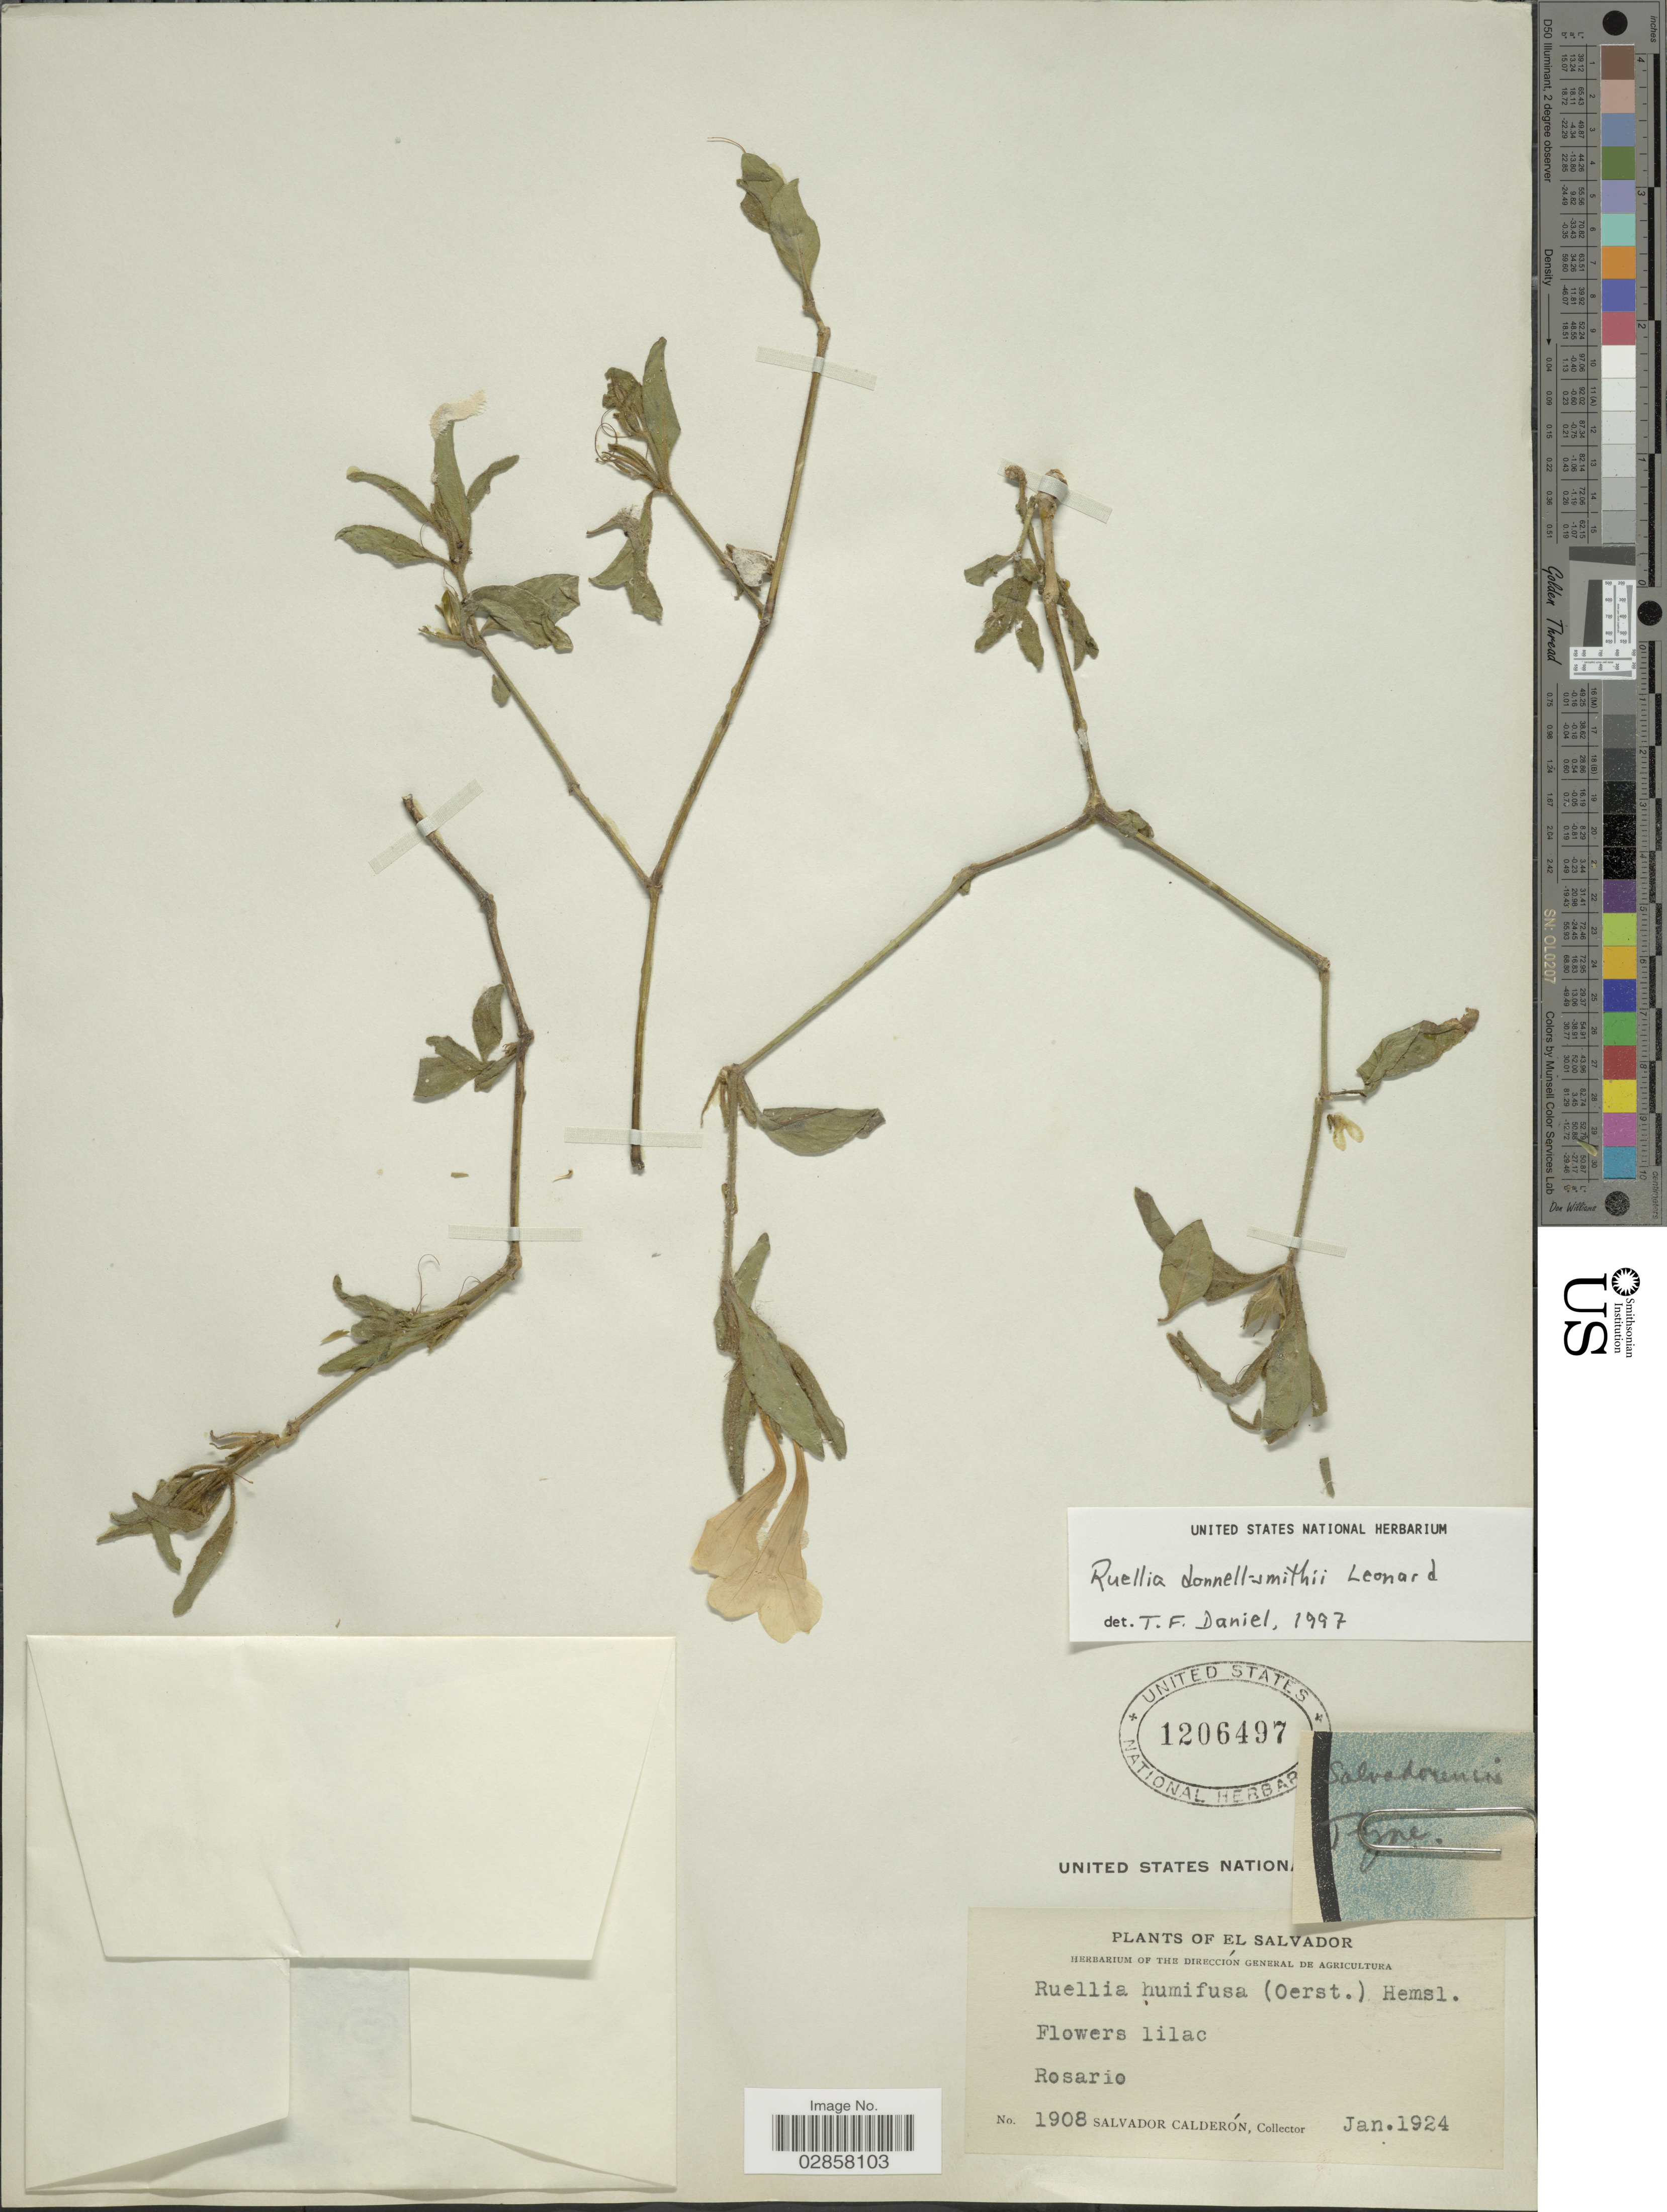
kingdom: Plantae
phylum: Tracheophyta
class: Magnoliopsida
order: Lamiales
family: Acanthaceae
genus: Ruellia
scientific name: Ruellia donnell-smithii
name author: Leonard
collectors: S. Calderón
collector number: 1908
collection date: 1924-01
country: El Salvador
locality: Rosario.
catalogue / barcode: US 1206497